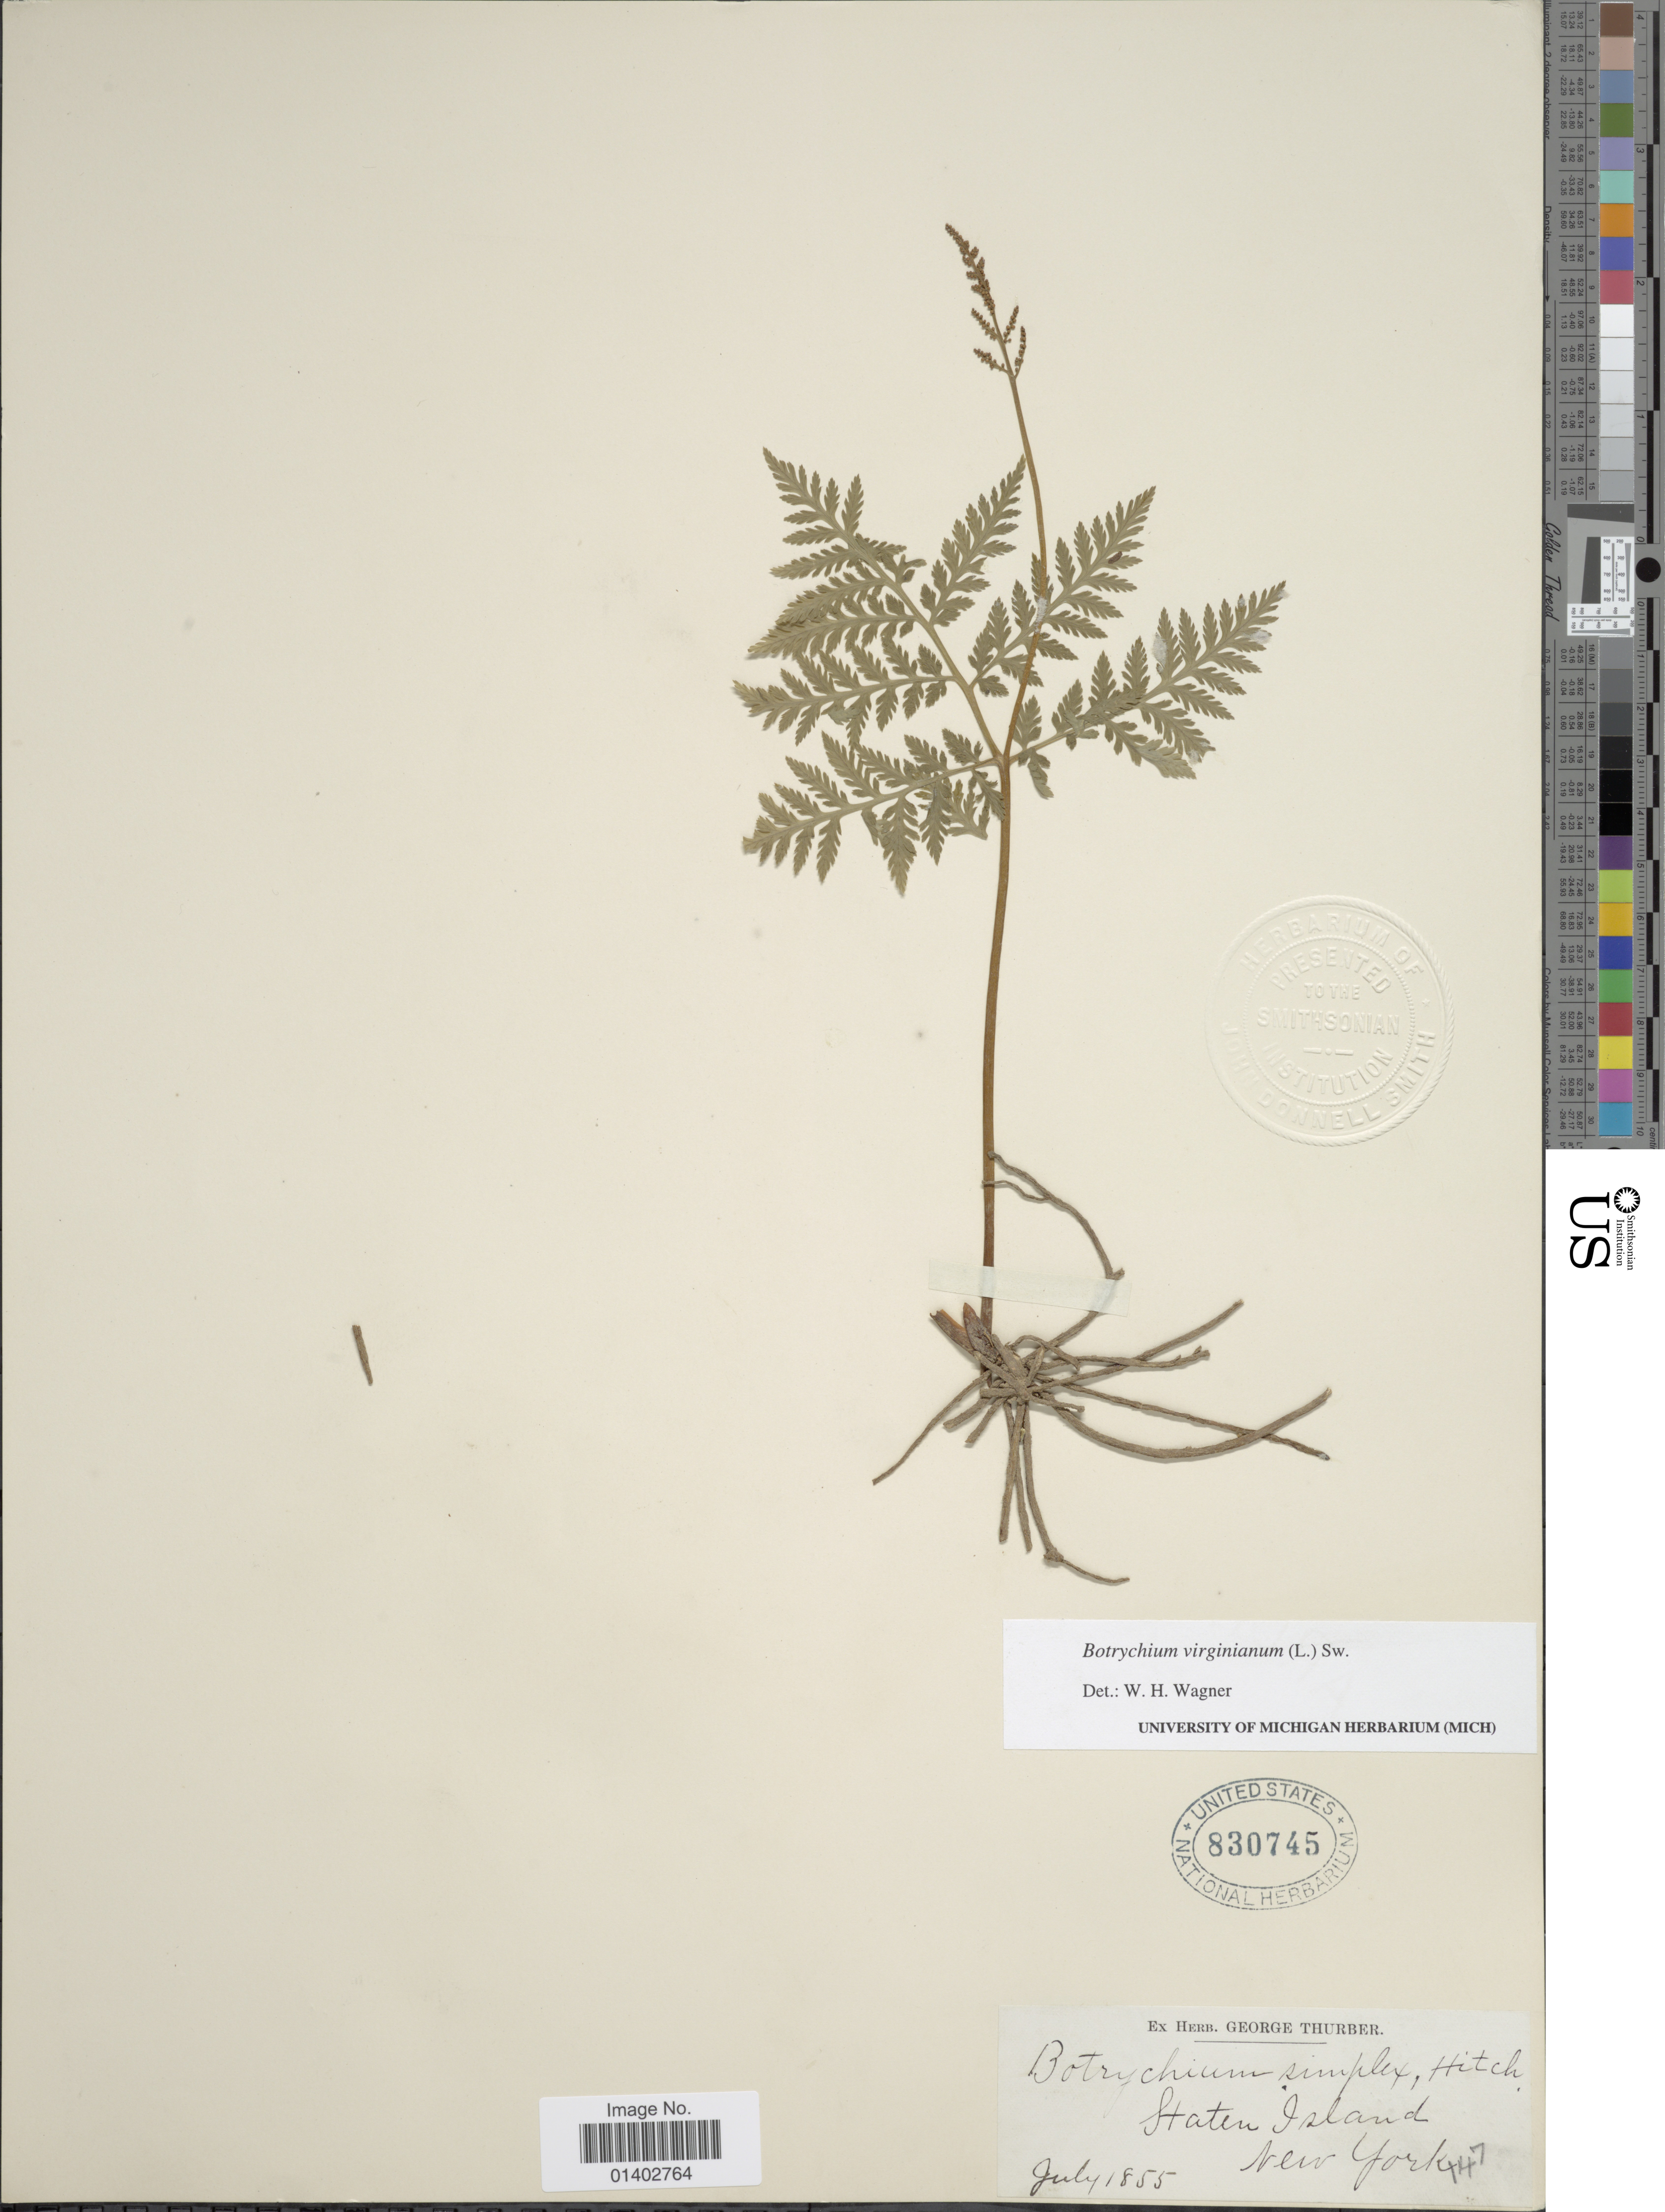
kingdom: Plantae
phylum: Tracheophyta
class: Polypodiopsida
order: Ophioglossales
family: Ophioglossaceae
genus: Botrychium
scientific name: Botrychium virginianum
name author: (L.) Sw.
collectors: ex coll. Geo. Thurber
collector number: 147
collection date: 1855-07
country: United States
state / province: New York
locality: Staten Island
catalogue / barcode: US 830745